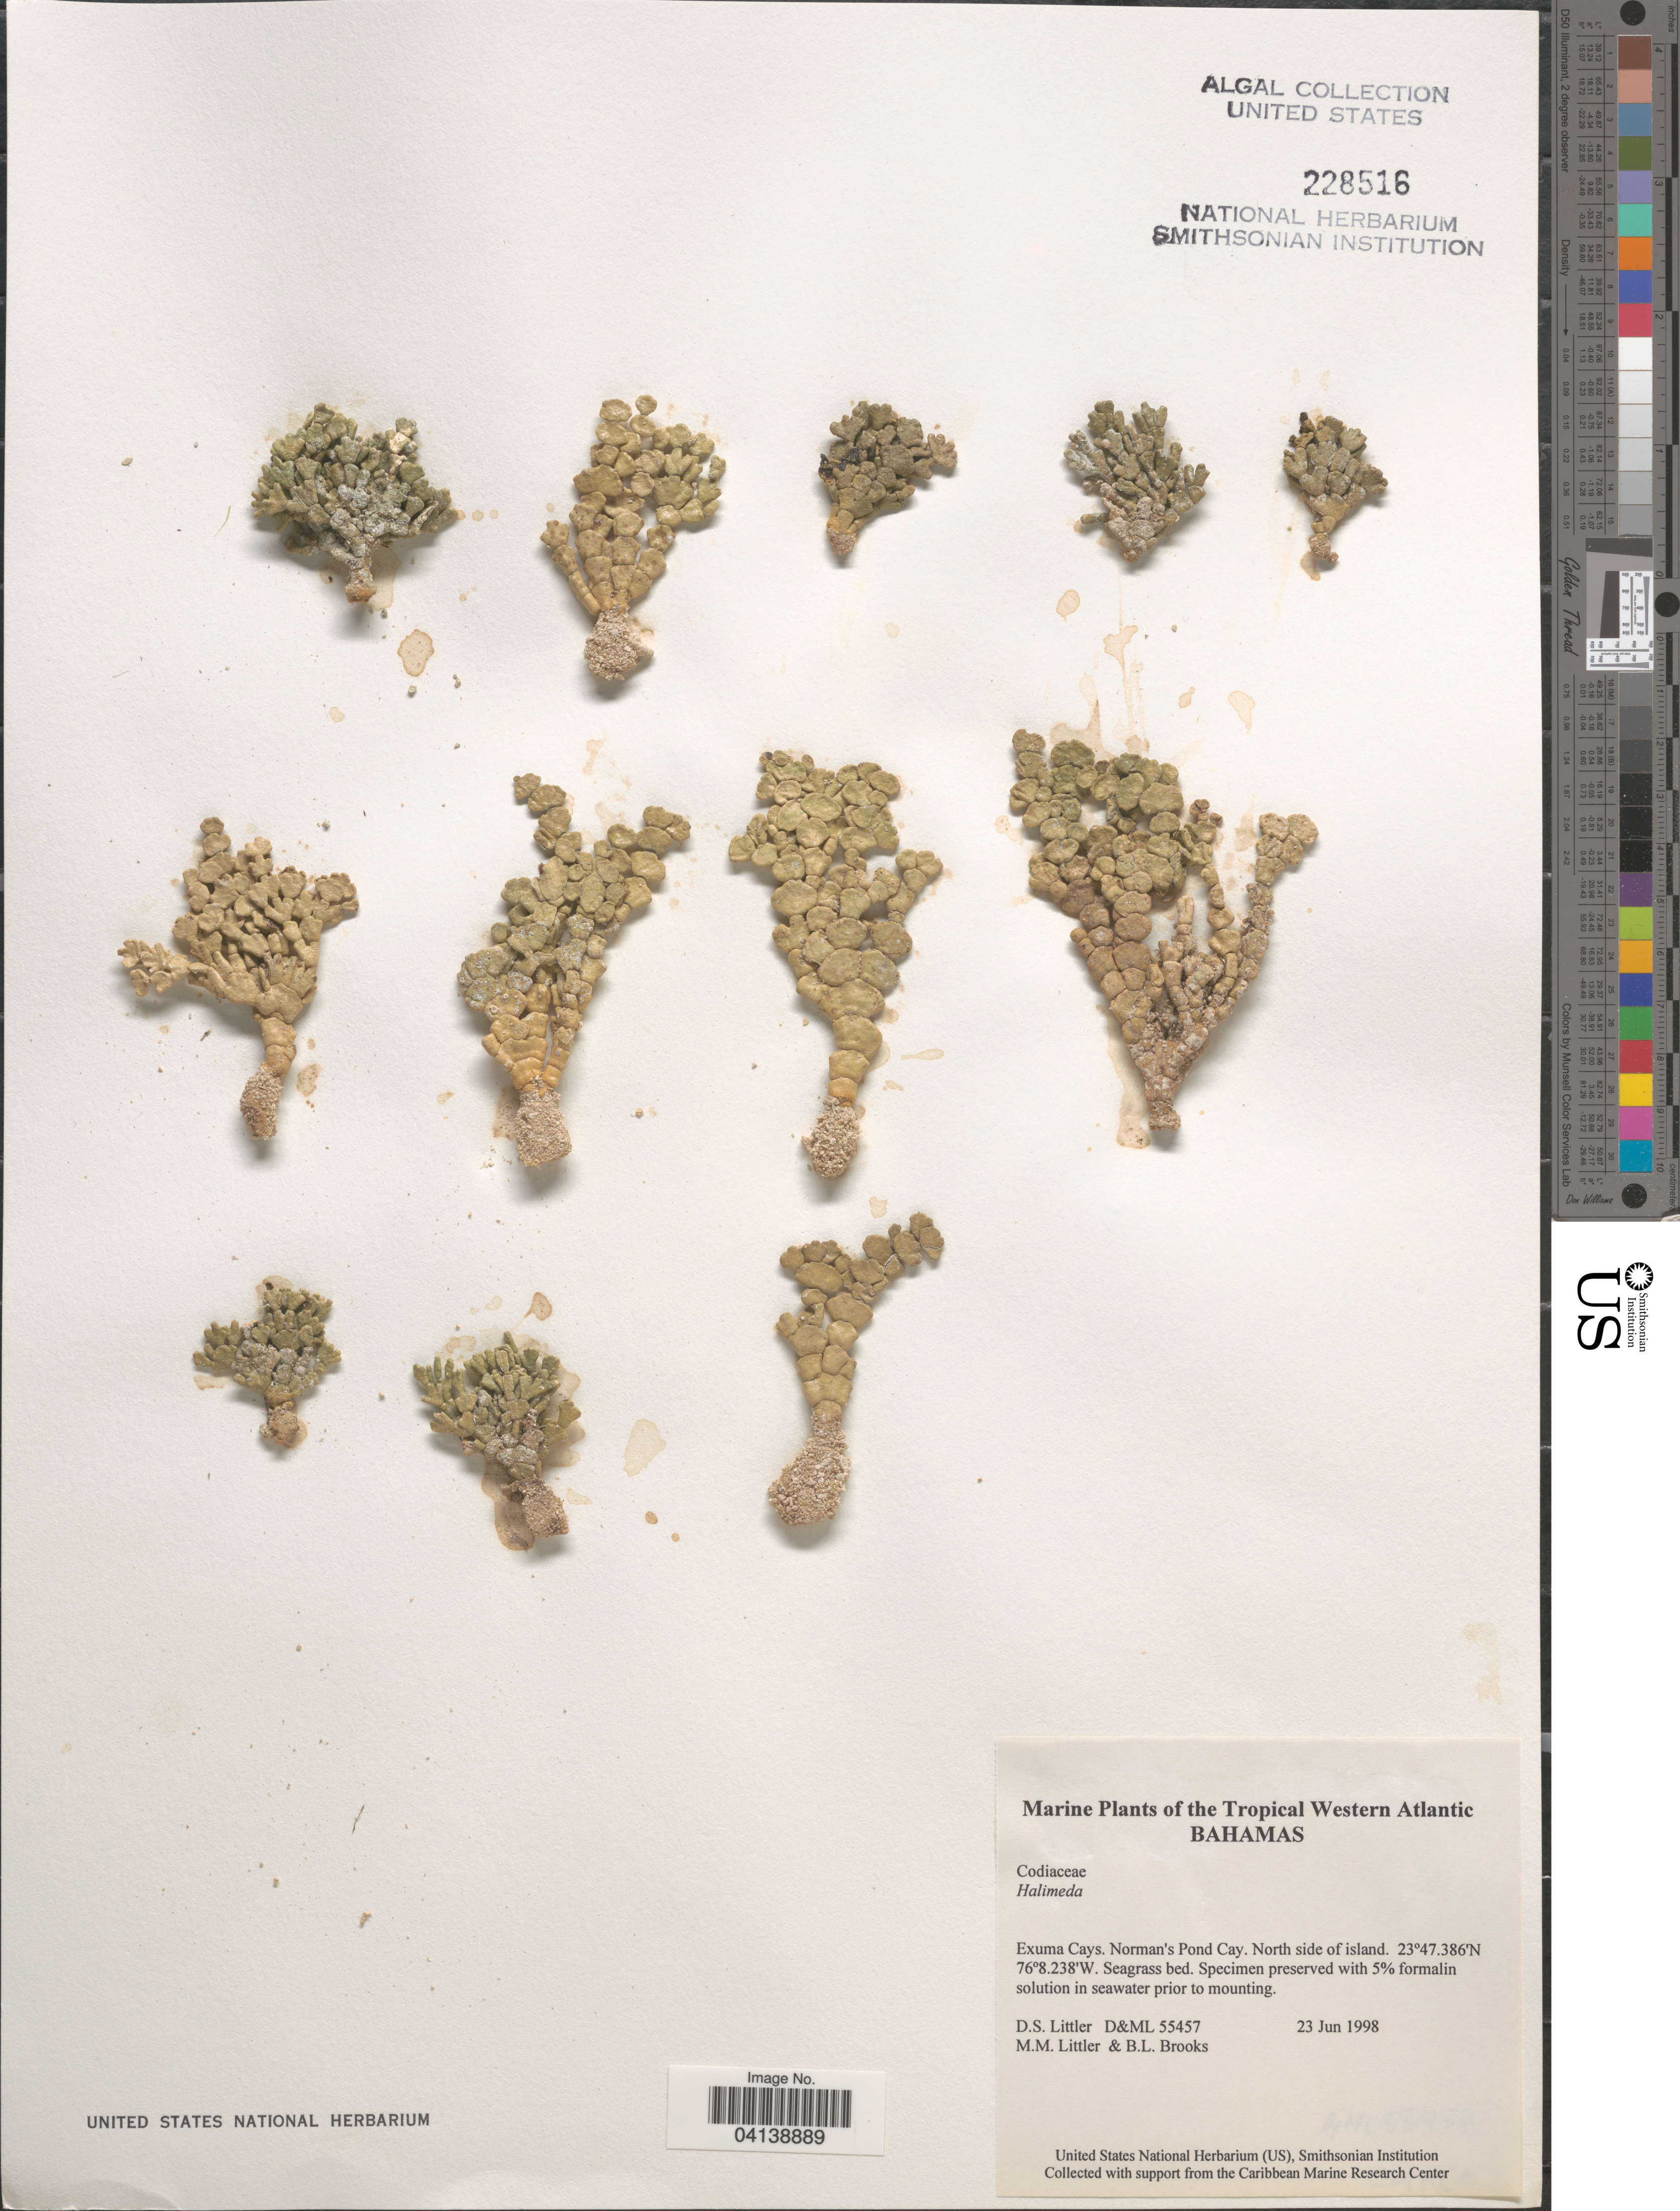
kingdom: Plantae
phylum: Chlorophyta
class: Ulvophyceae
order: Bryopsidales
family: Halimedaceae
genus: Halimeda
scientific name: Halimeda sp.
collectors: D. S. Littler & B. Brooks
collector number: D&ML55457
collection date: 1998-06-23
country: Bahamas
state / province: Exuma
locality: The Tropical Western Atlantic. Exuma Cays. Norman's Pond Cay. North side of island.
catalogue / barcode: US 228516